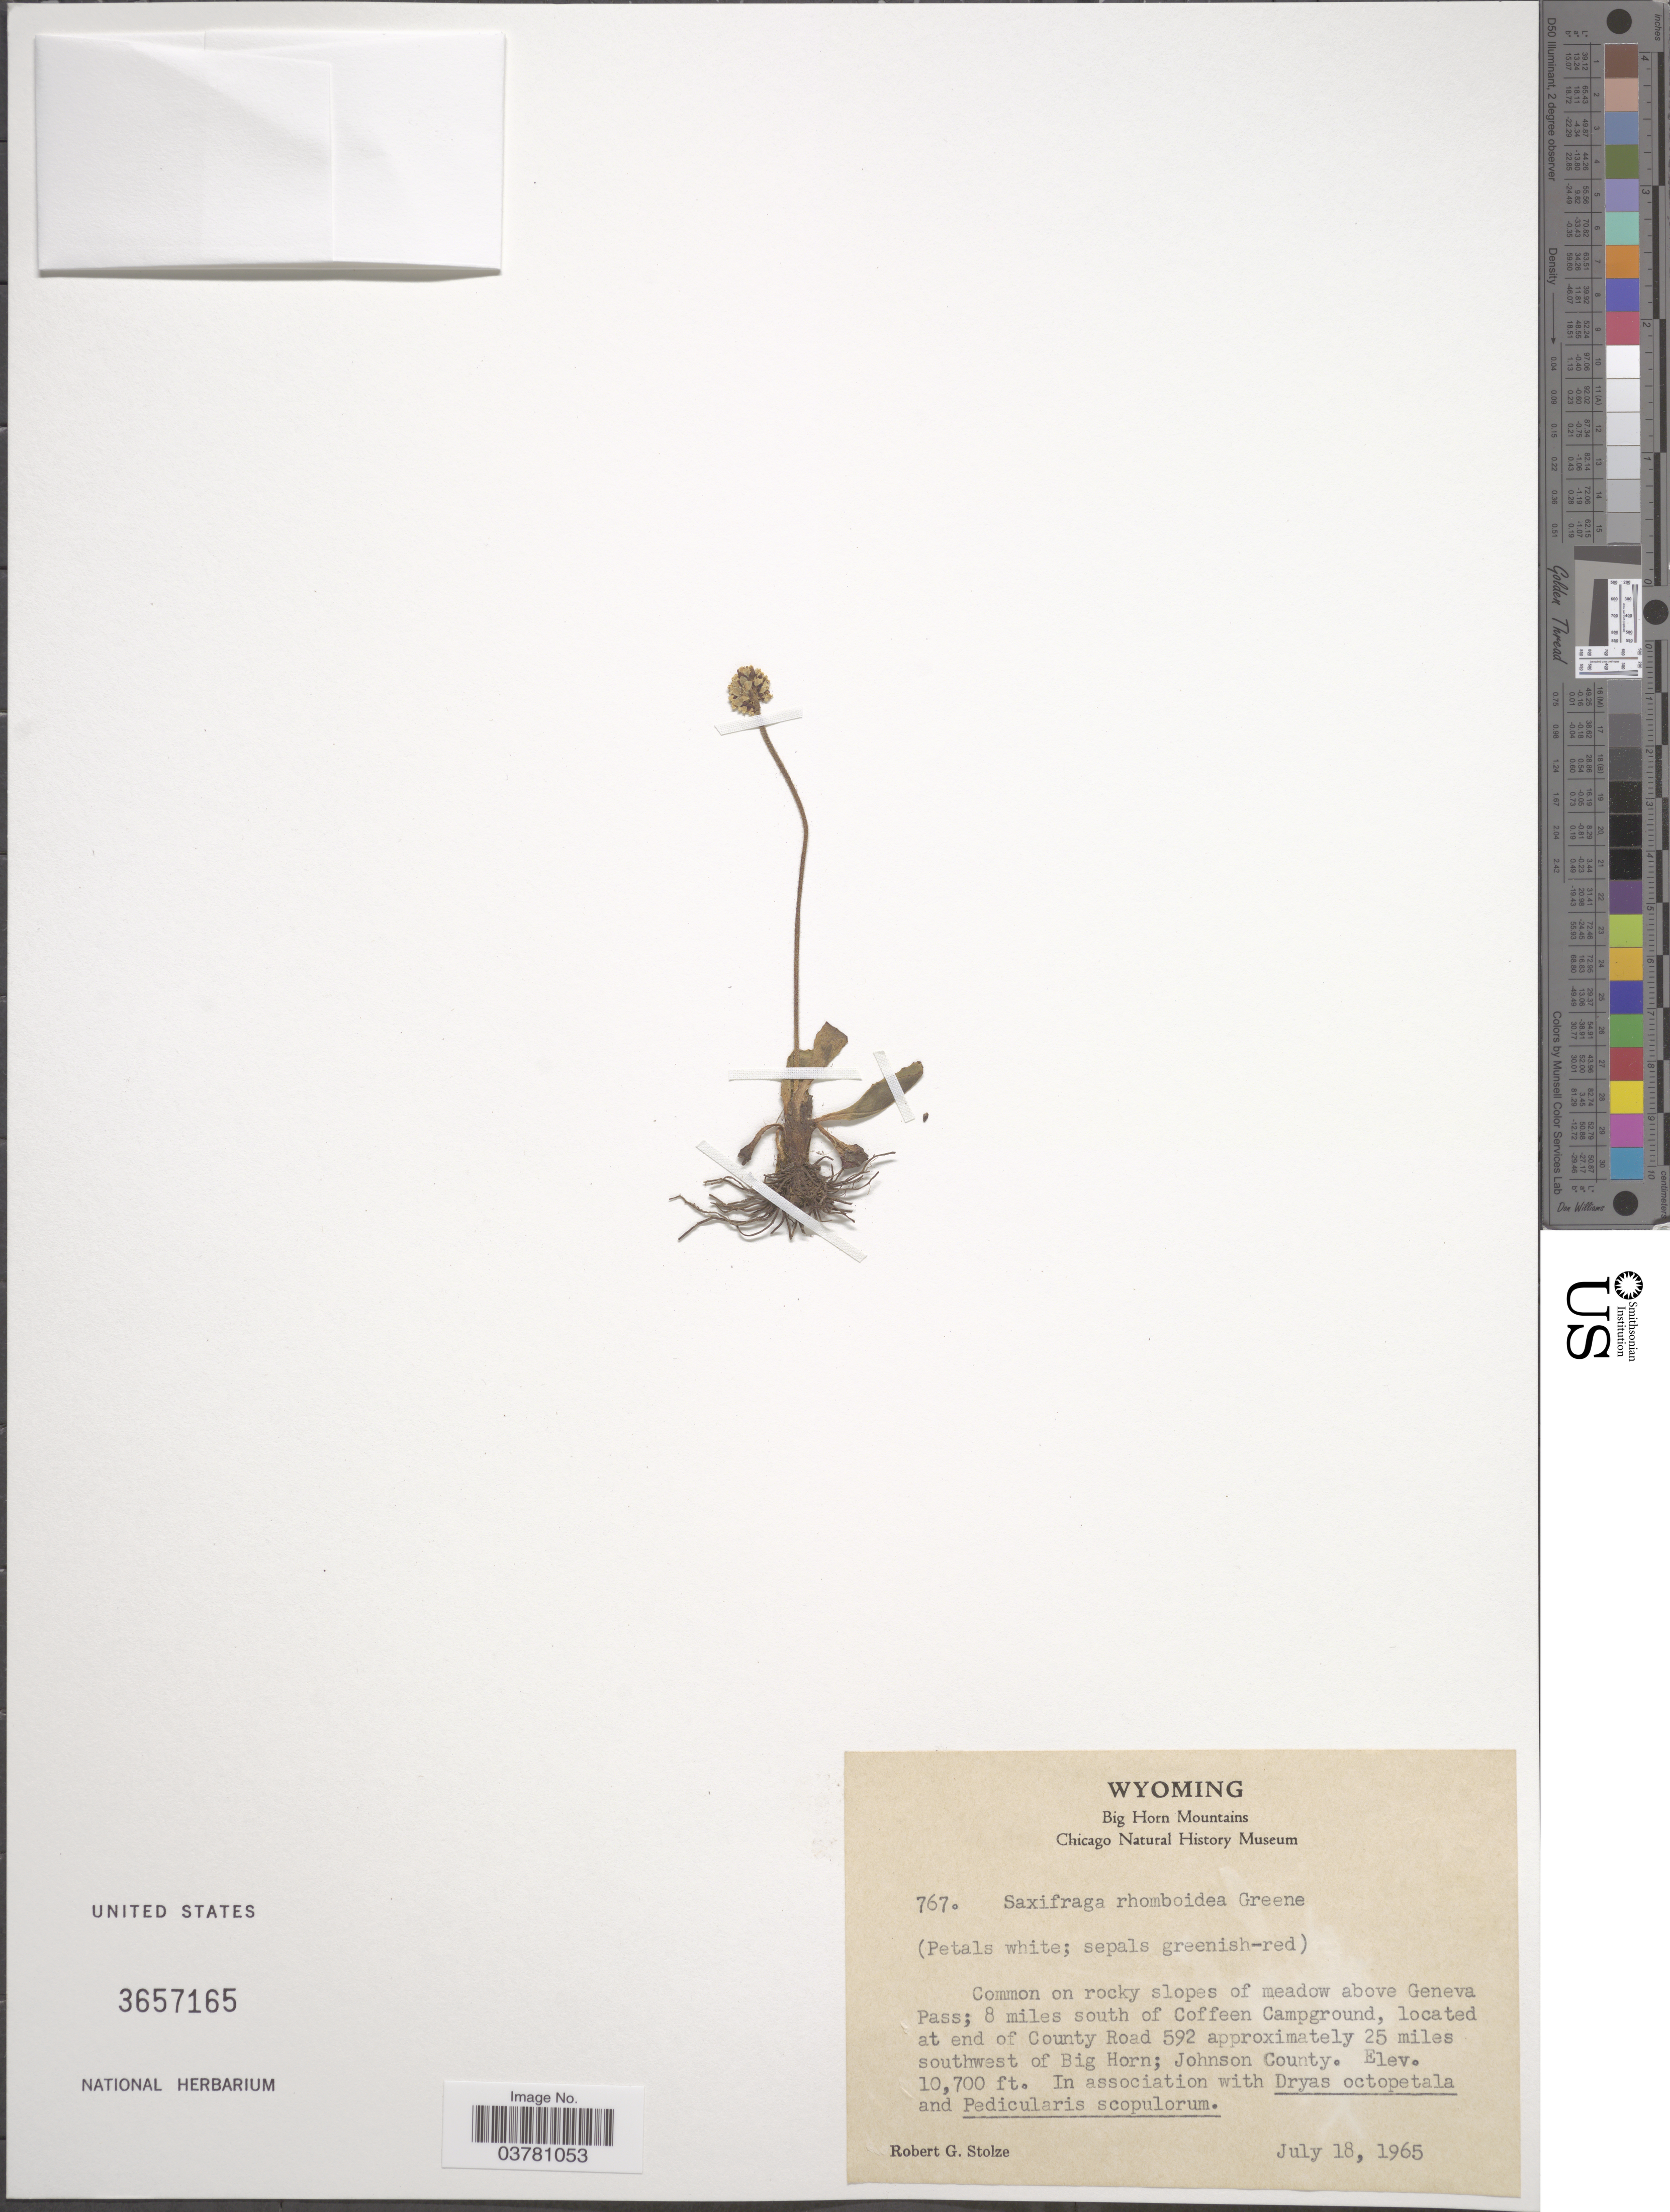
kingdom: Plantae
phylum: Tracheophyta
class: Magnoliopsida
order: Saxifragales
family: Saxifragaceae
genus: Micranthes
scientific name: Micranthes rhomboidea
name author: (Greene) Small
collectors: R. G. Stolze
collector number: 767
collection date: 1965-07-18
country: United States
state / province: Wyoming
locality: Big Horn Mountains. Common on rocky slopes of meadow above Geneva Pass; 8 miles south of Coffeen Campground, located at end of County Road 592 approximately 25 miles southwest of Big Horn; Johnson County.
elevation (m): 3261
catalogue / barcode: US 3657165